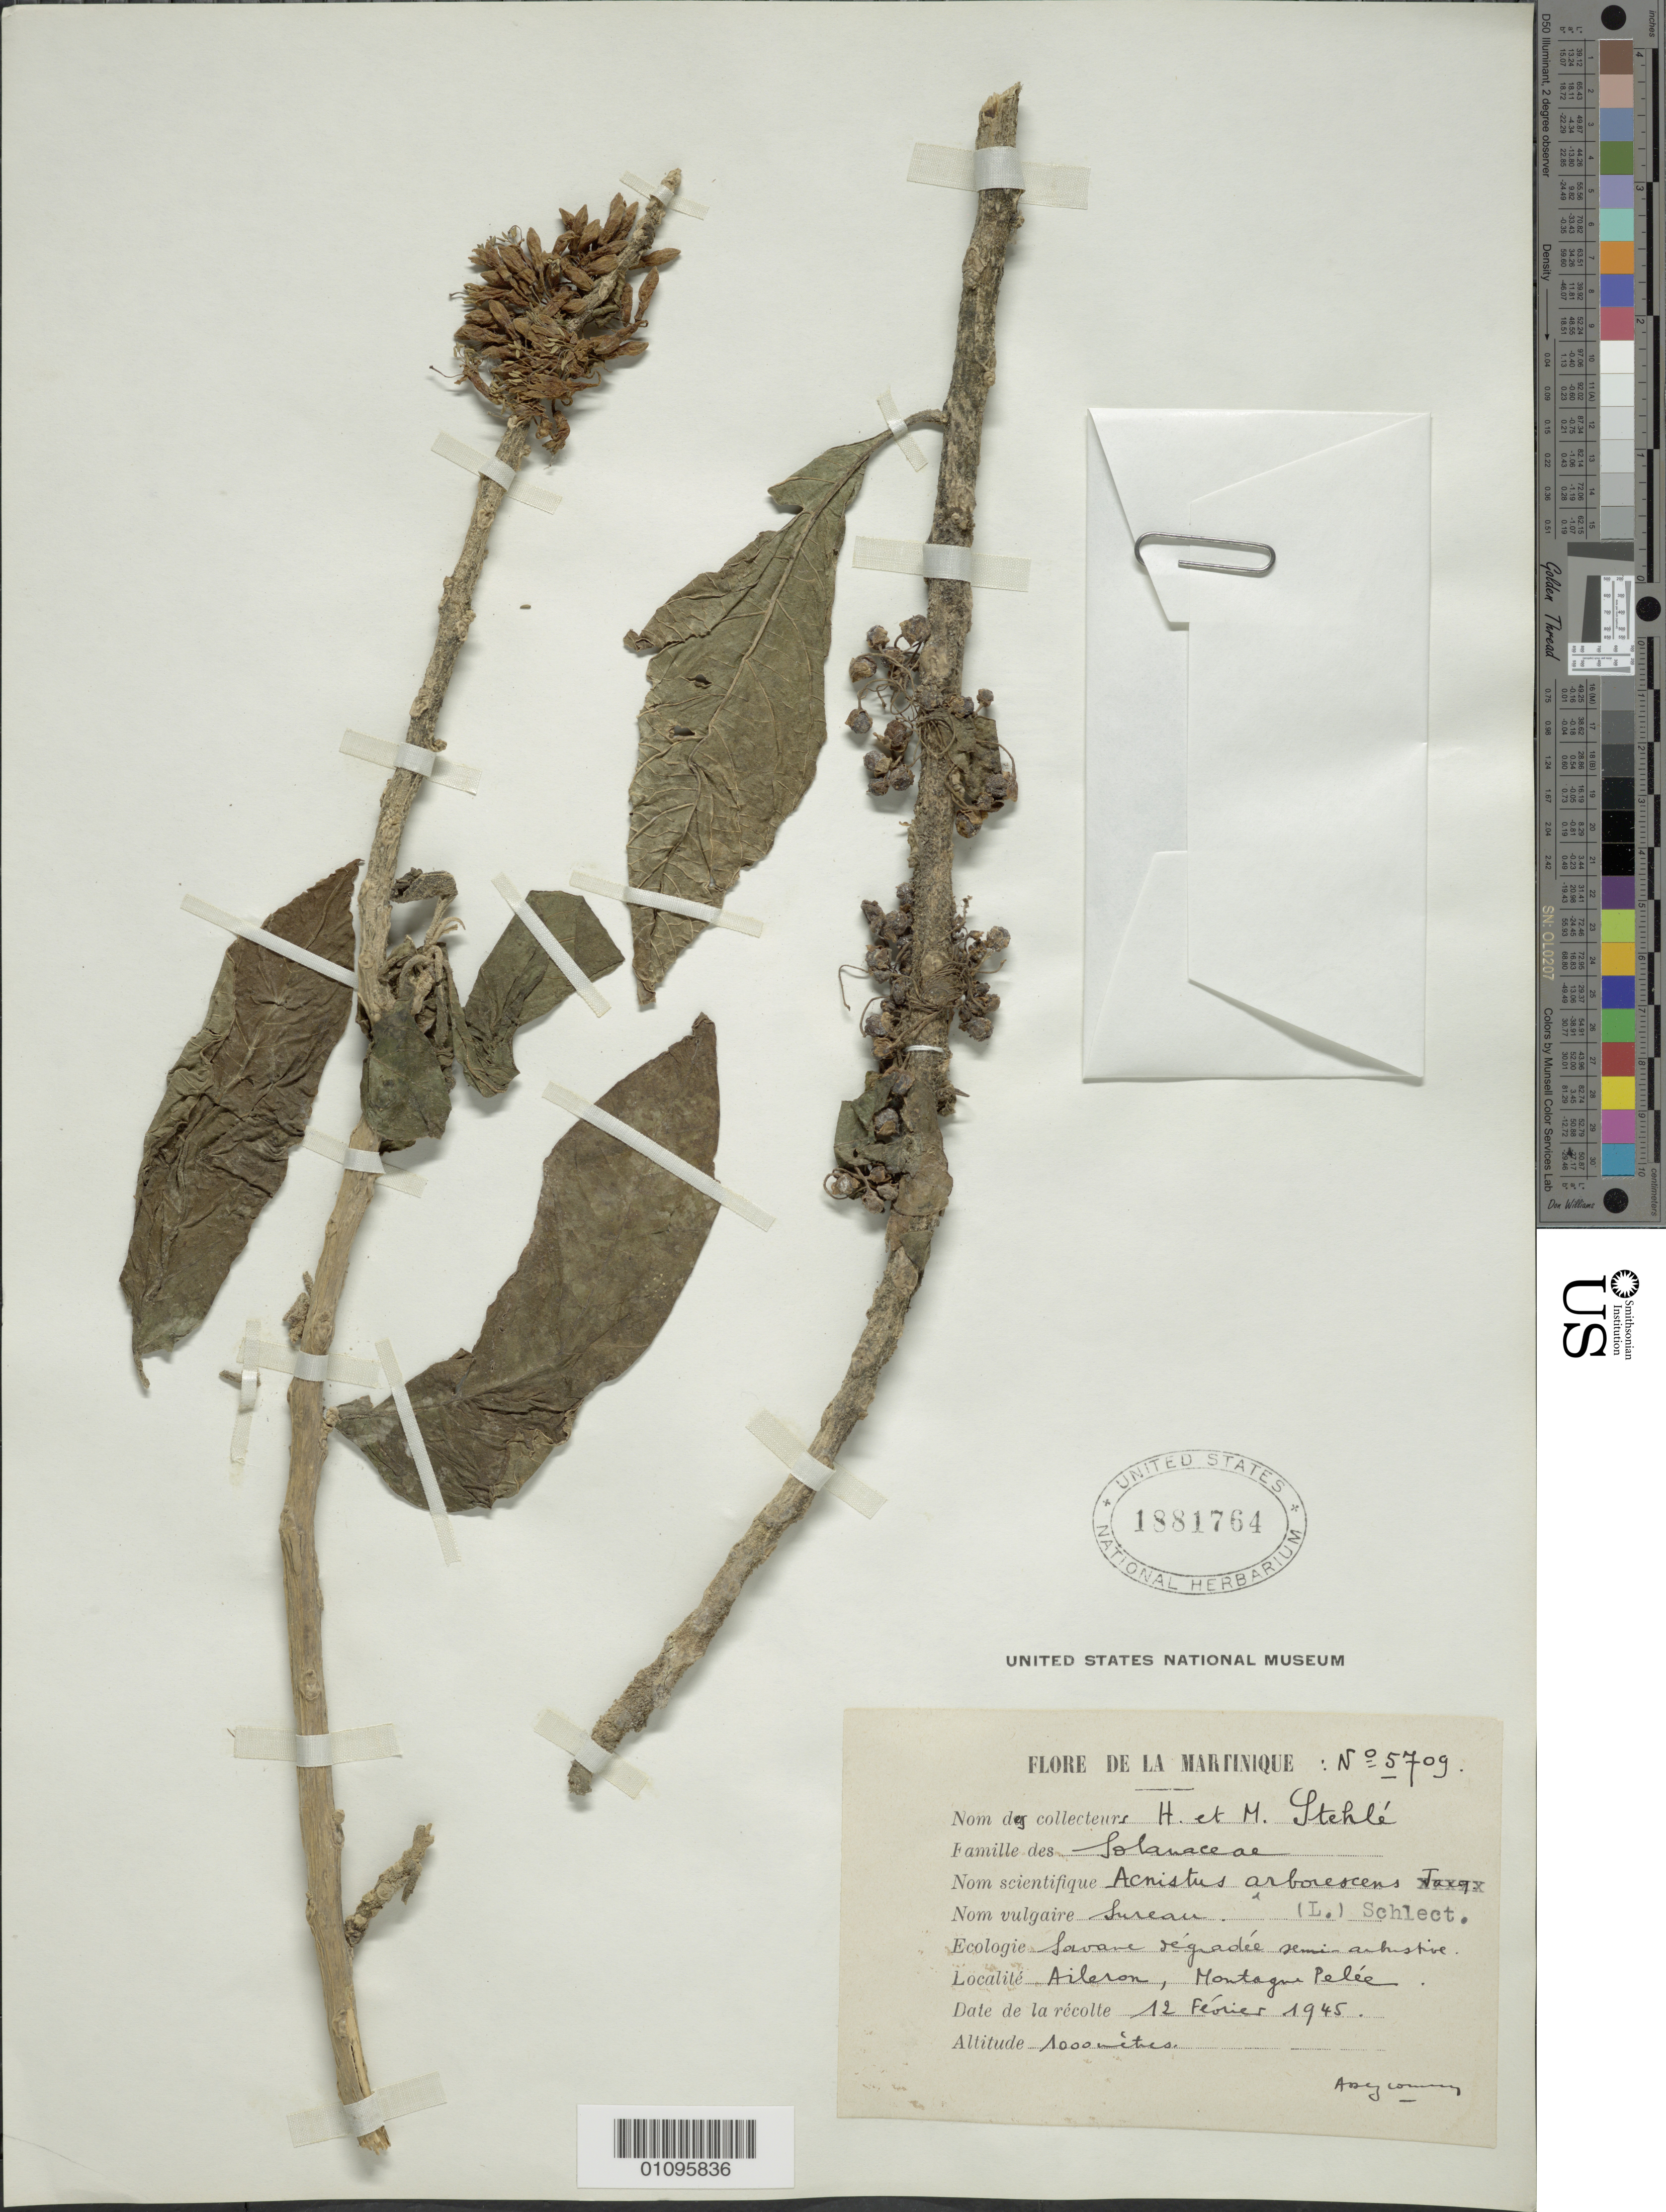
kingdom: Plantae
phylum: Tracheophyta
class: Magnoliopsida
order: Solanales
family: Solanaceae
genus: Acnistus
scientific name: Acnistus arborescens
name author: (L.) Schltdl.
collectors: H. Stehlé & M. Stehlé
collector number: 5709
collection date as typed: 12 Feb 1945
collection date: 1945-02-12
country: Martinique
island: Martinique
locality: Montagne Pelée, Aileron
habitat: Savane dégradée semi arbustive; assez common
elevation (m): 1000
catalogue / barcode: US 1881764